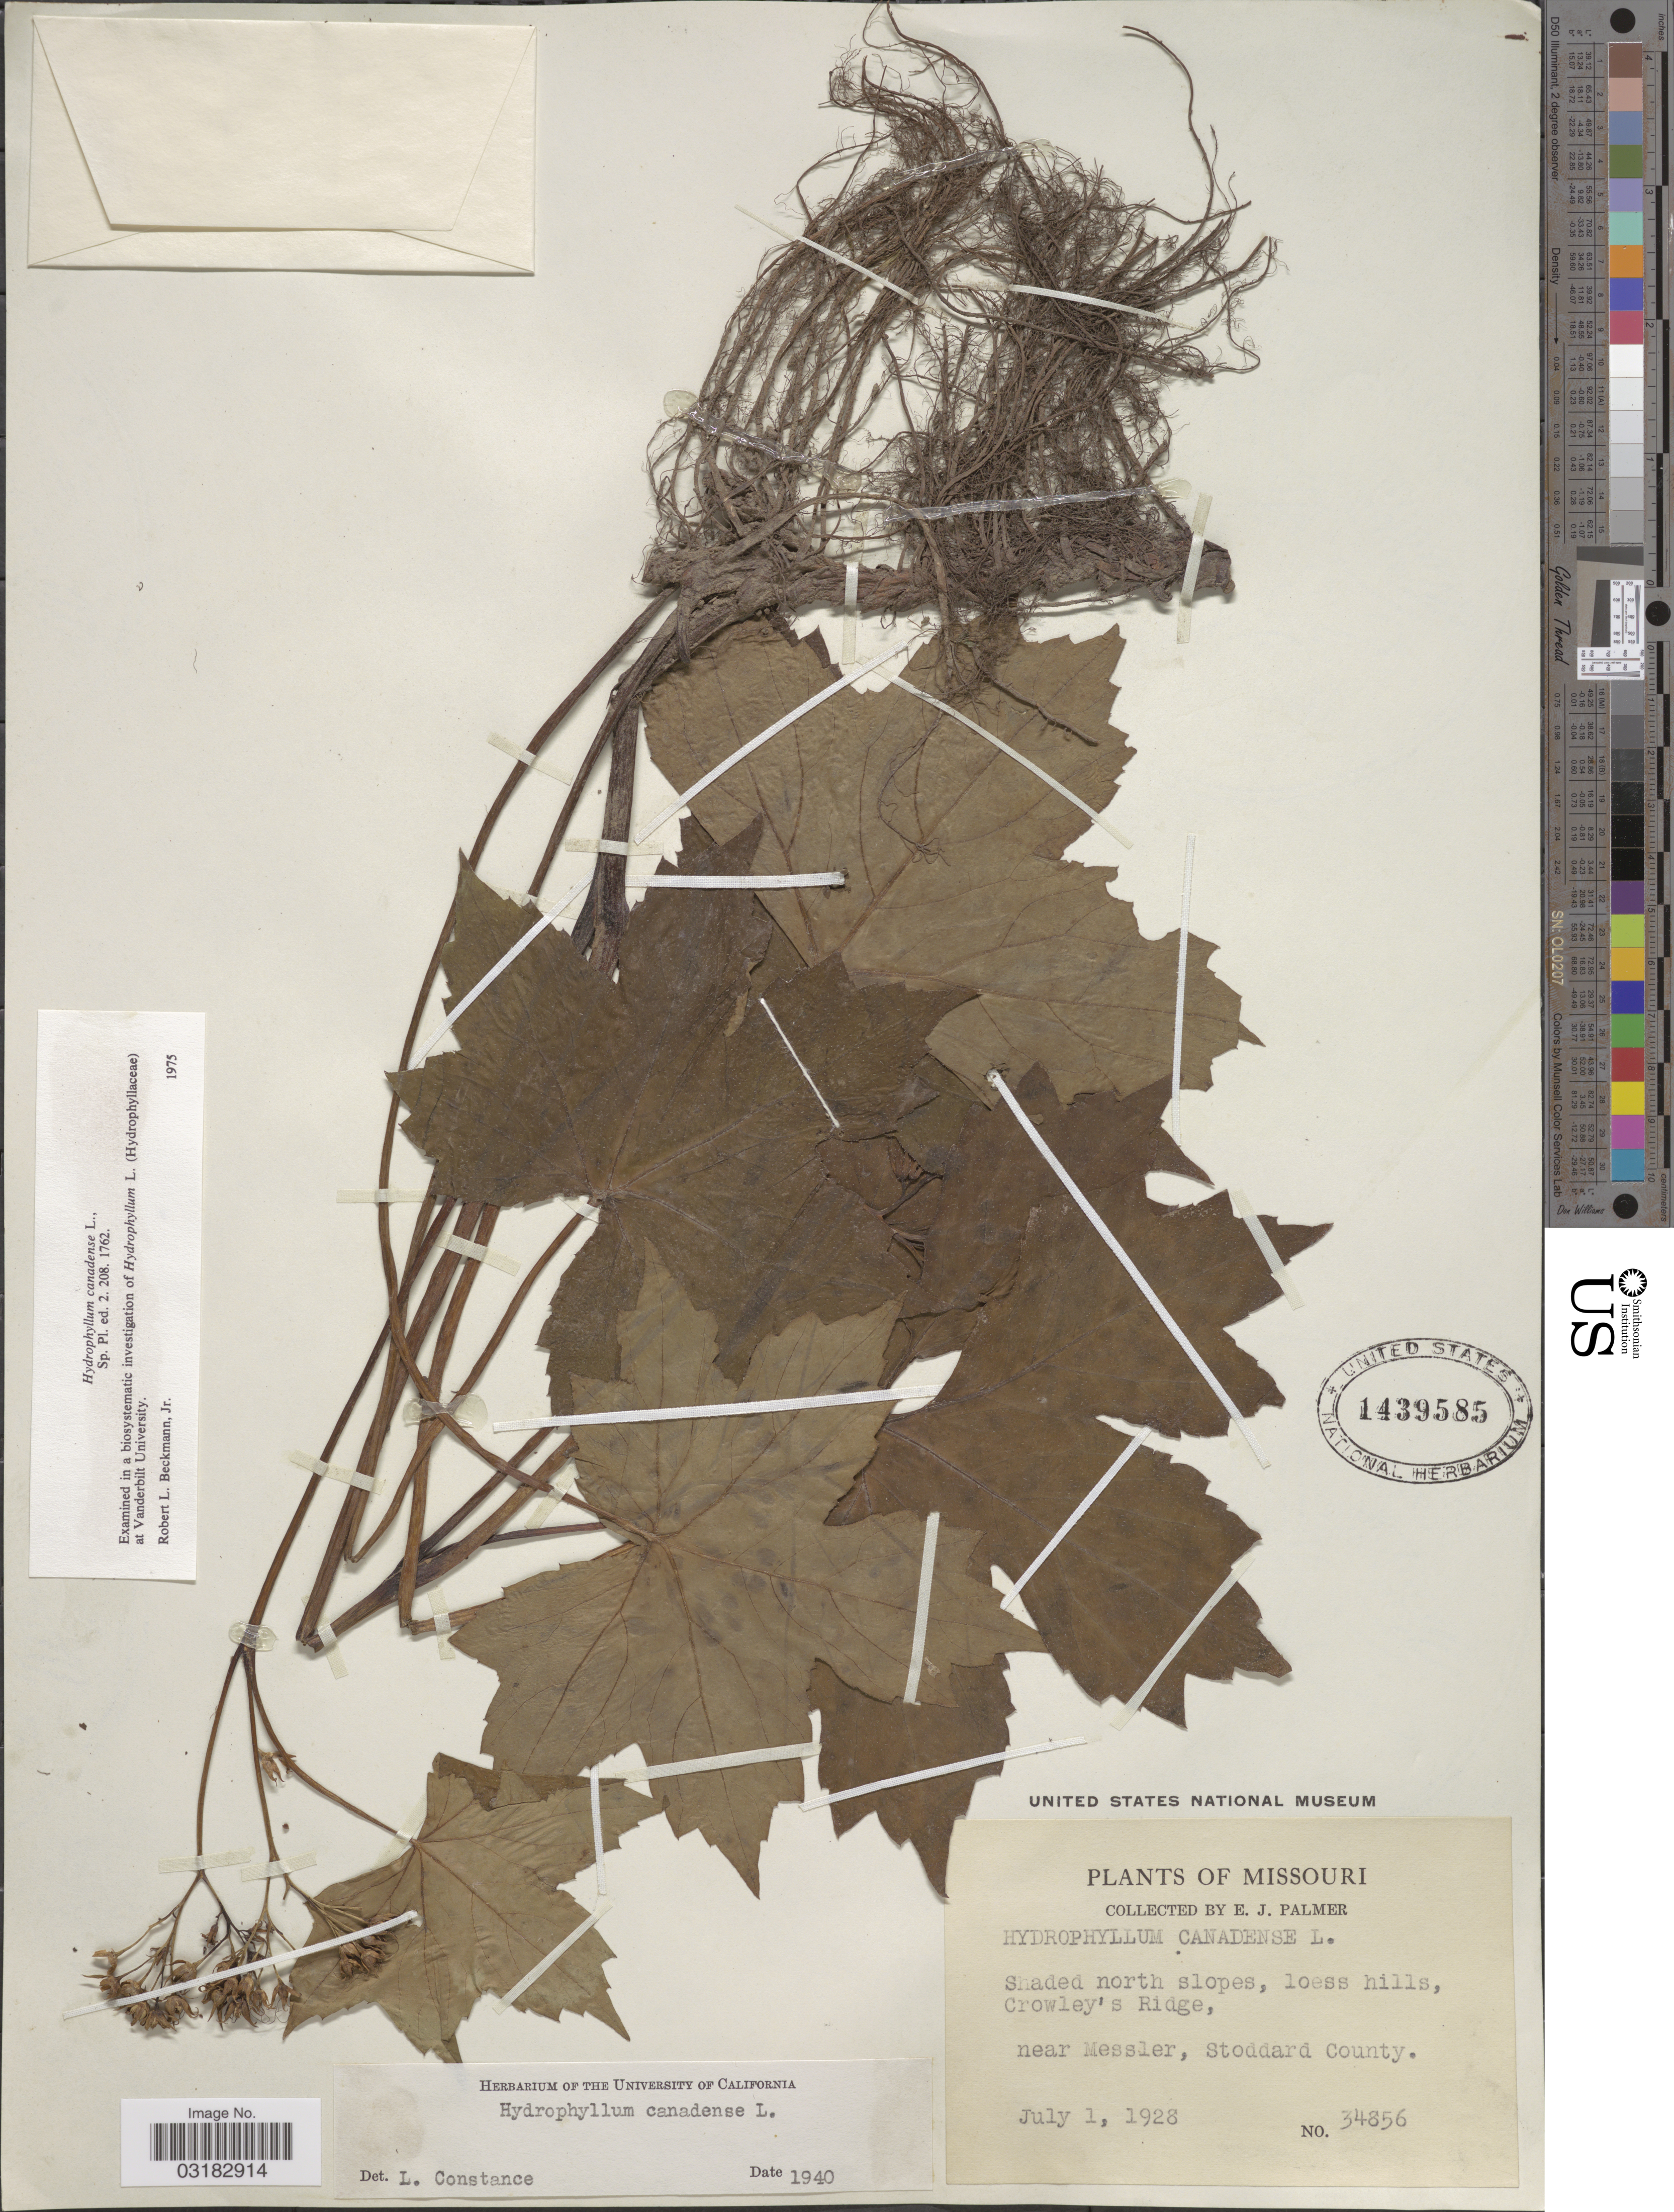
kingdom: Plantae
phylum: Tracheophyta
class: Magnoliopsida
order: Boraginales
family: Hydrophyllaceae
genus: Hydrophyllum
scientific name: Hydrophyllum canadense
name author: L.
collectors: E. J. Palmer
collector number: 34856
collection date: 1928-07-01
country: United States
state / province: Missouri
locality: North slopes, loess hills, Crowley's Ridge. Near Messler, Stoddard County.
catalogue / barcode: US 1439585